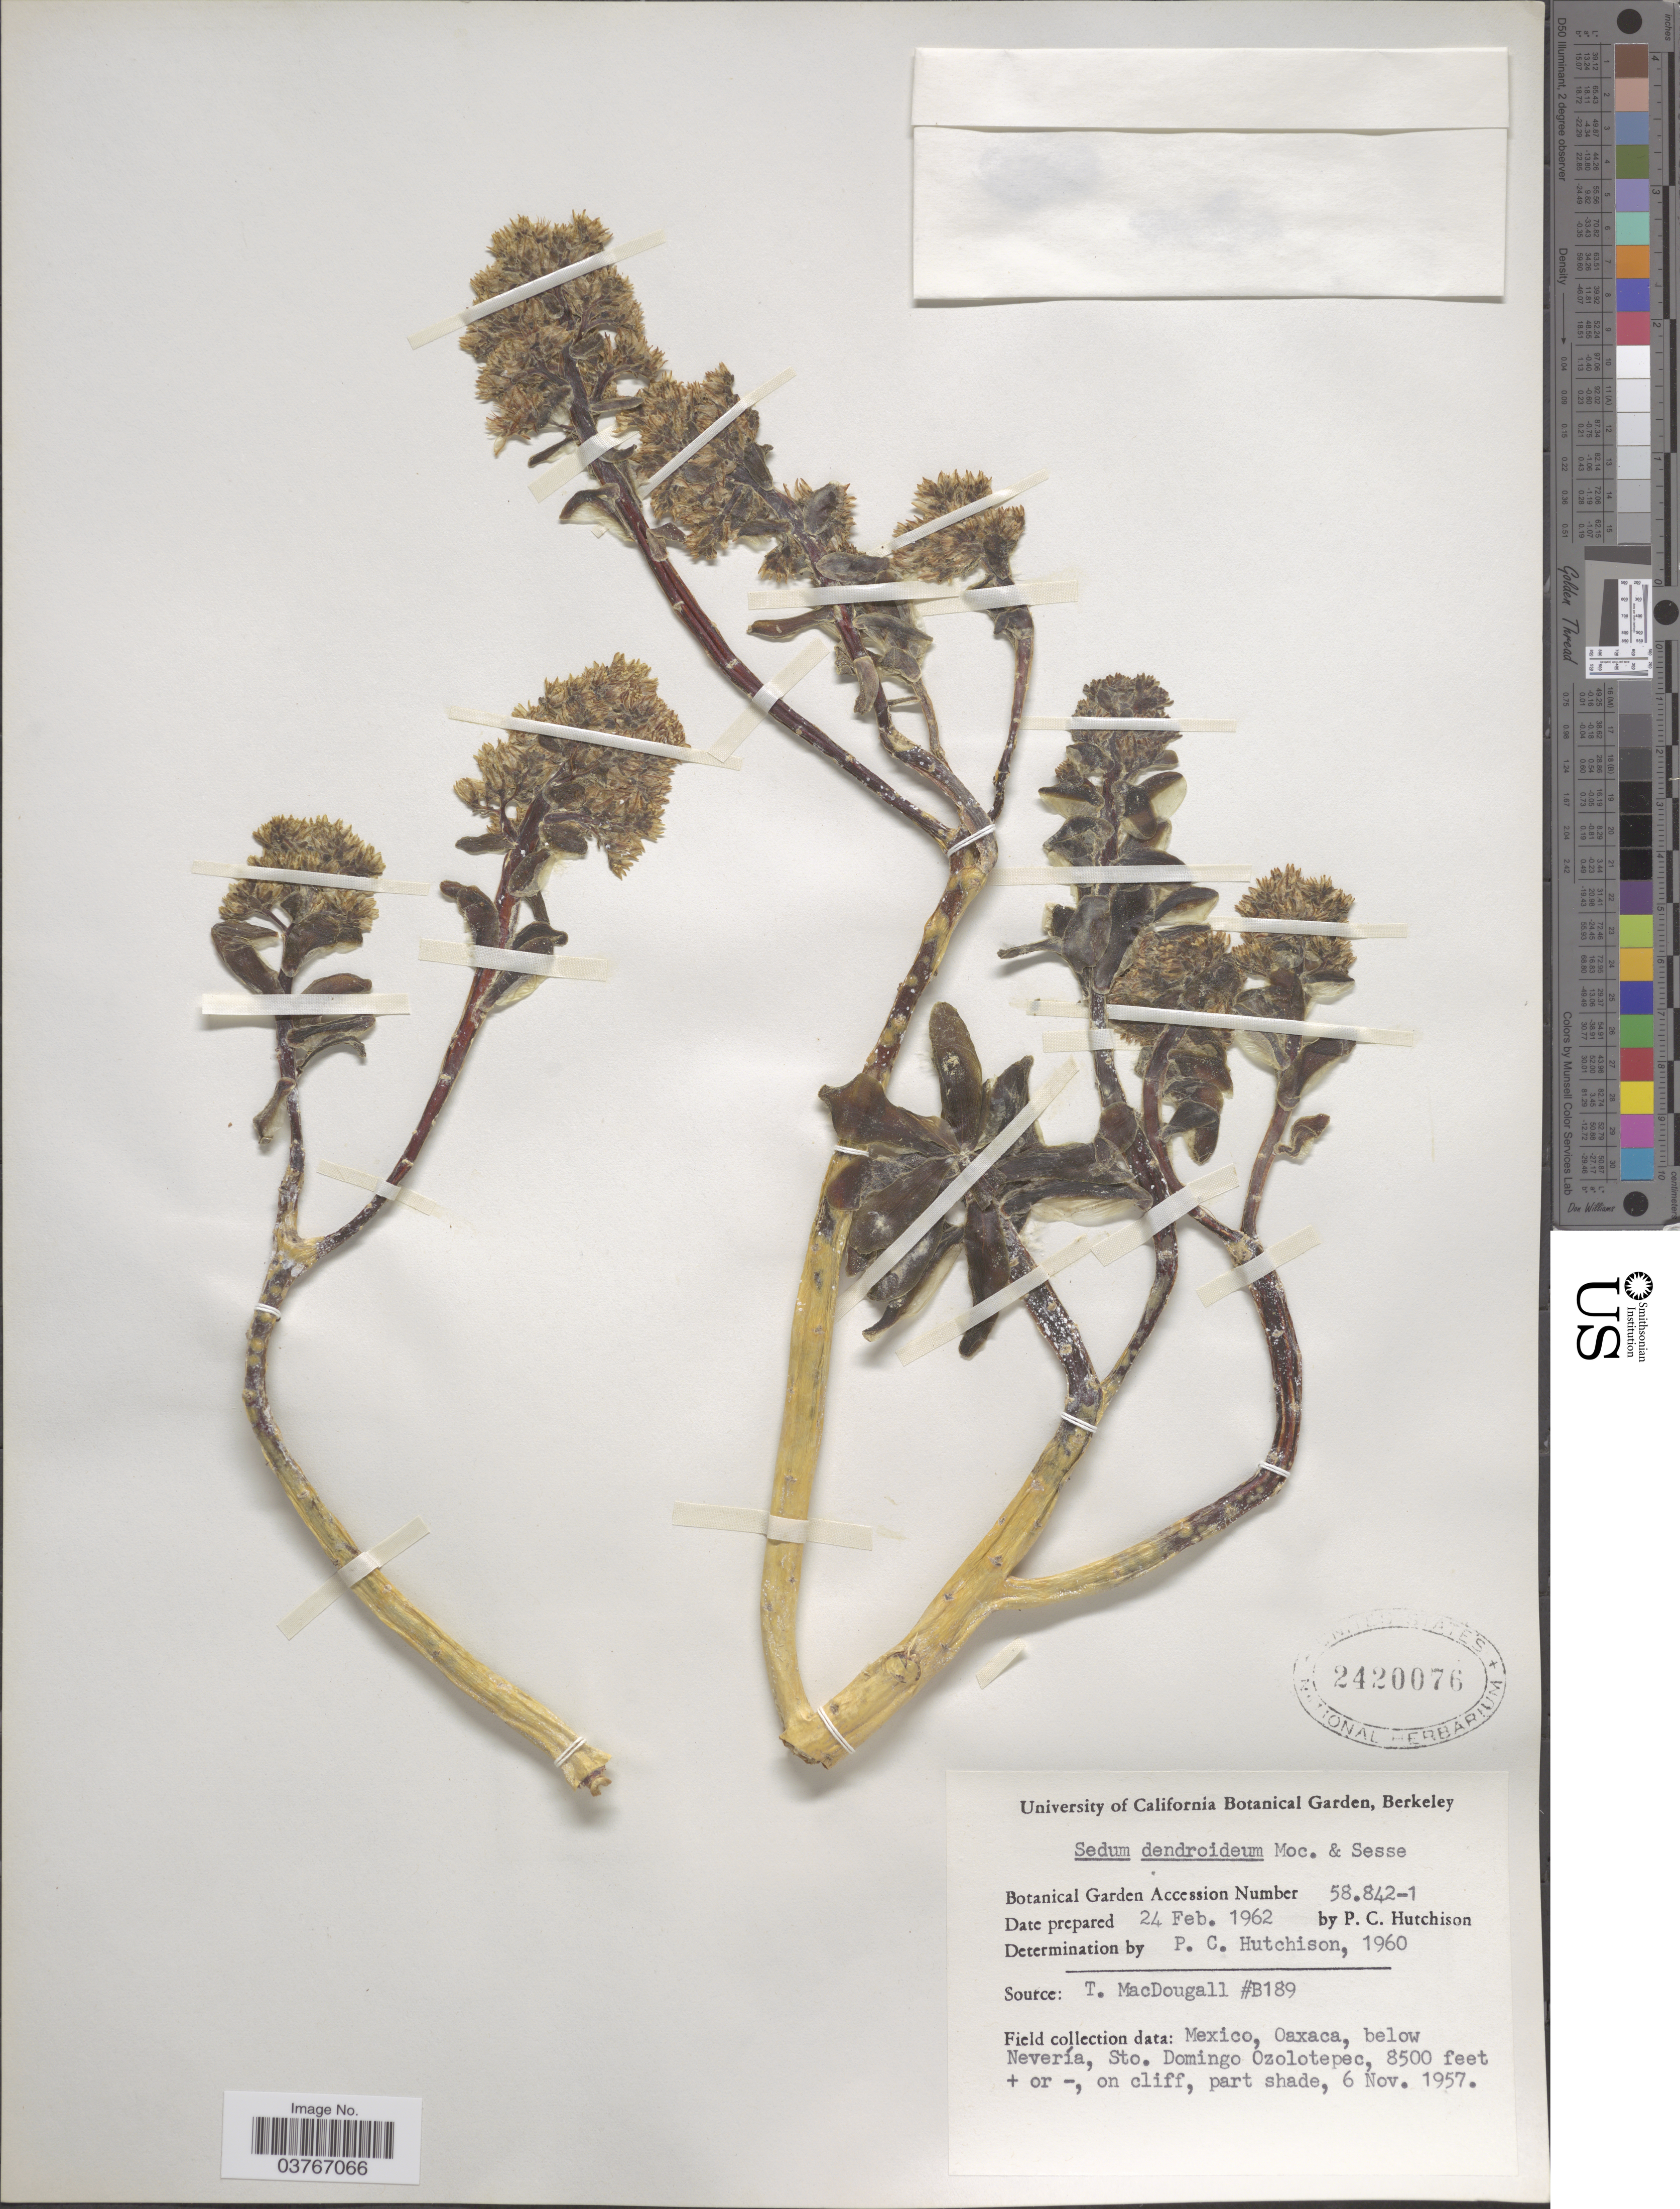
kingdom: Plantae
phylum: Tracheophyta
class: Magnoliopsida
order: Saxifragales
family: Crassulaceae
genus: Sedum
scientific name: Sedum dendroideum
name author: Moc. & Sessé ex DC.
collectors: P. C. Hutchison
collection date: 1962-02-24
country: United States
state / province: California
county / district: Alameda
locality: University of California Botanical Garden, Berkeley.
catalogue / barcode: US 2420076